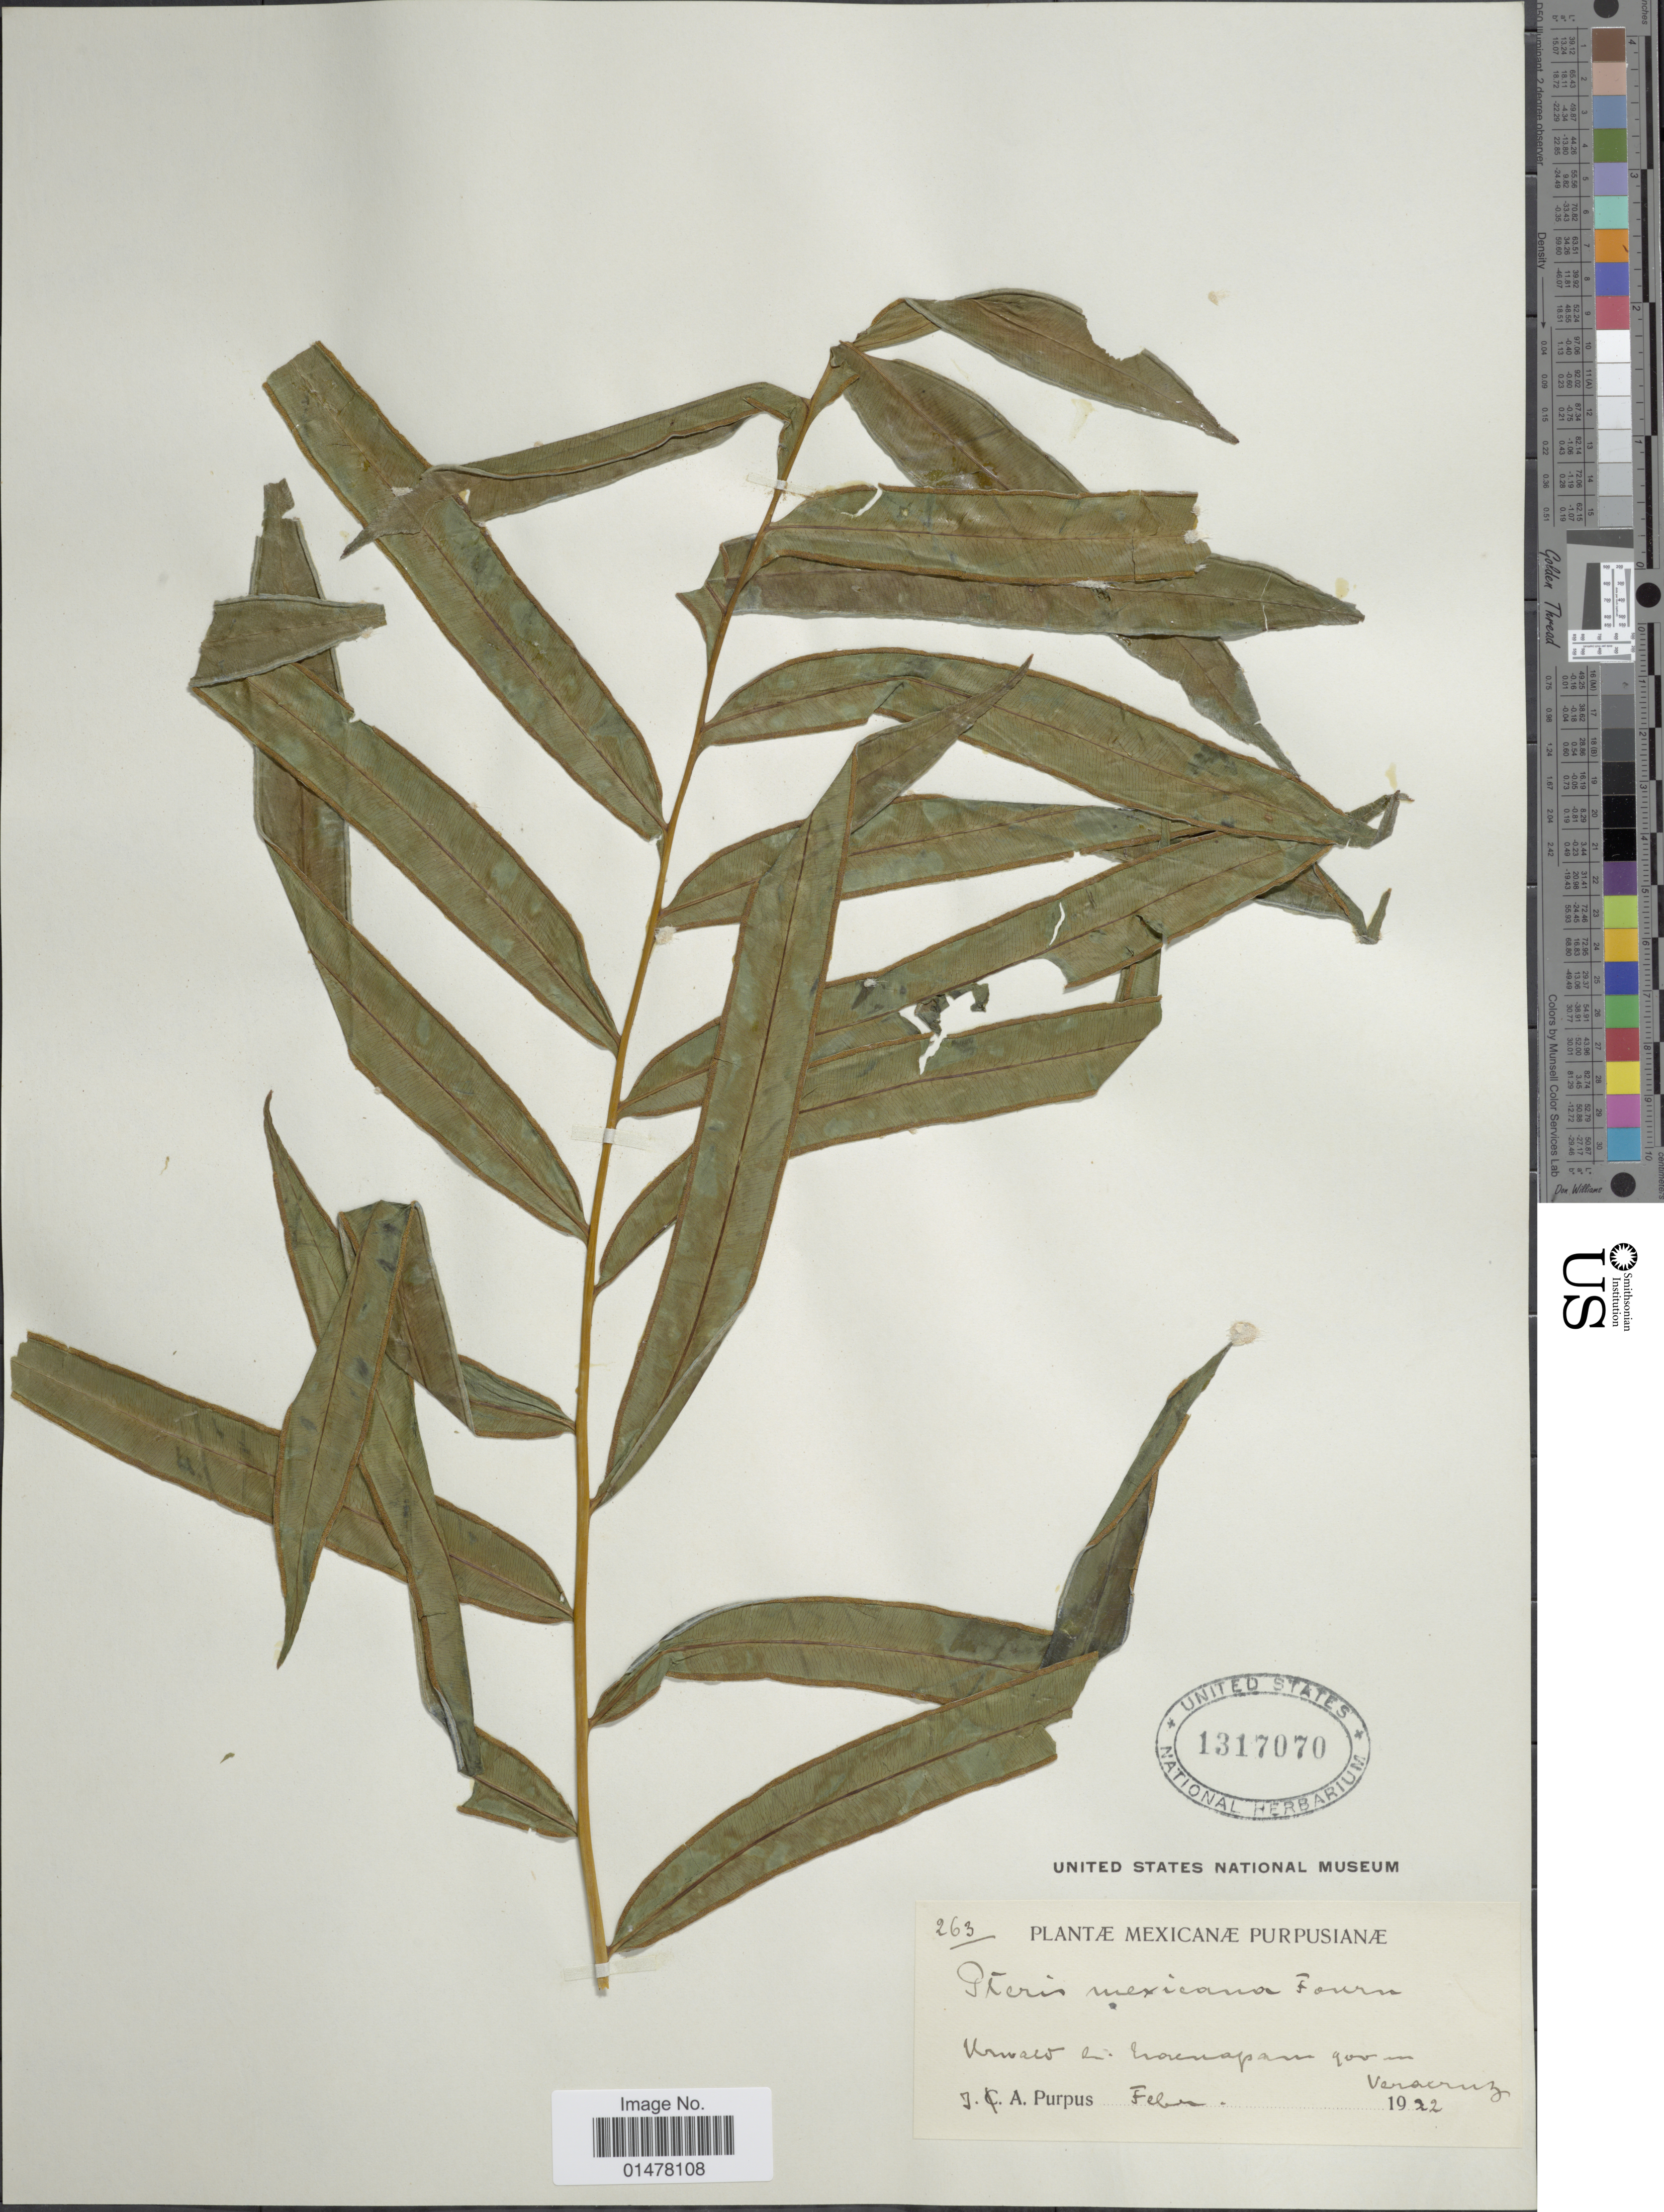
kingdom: Plantae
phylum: Tracheophyta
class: Polypodiopsida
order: Polypodiales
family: Pteridaceae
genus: Pteris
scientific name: Pteris pulchra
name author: Schltdl. & Cham.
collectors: J. A. Purpus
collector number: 263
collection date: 1922-02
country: Mexico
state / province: Veracruz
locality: Plantae Mexicanae, Urwald bei Zacuapam, Veracruz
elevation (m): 900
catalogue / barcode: US 1317070